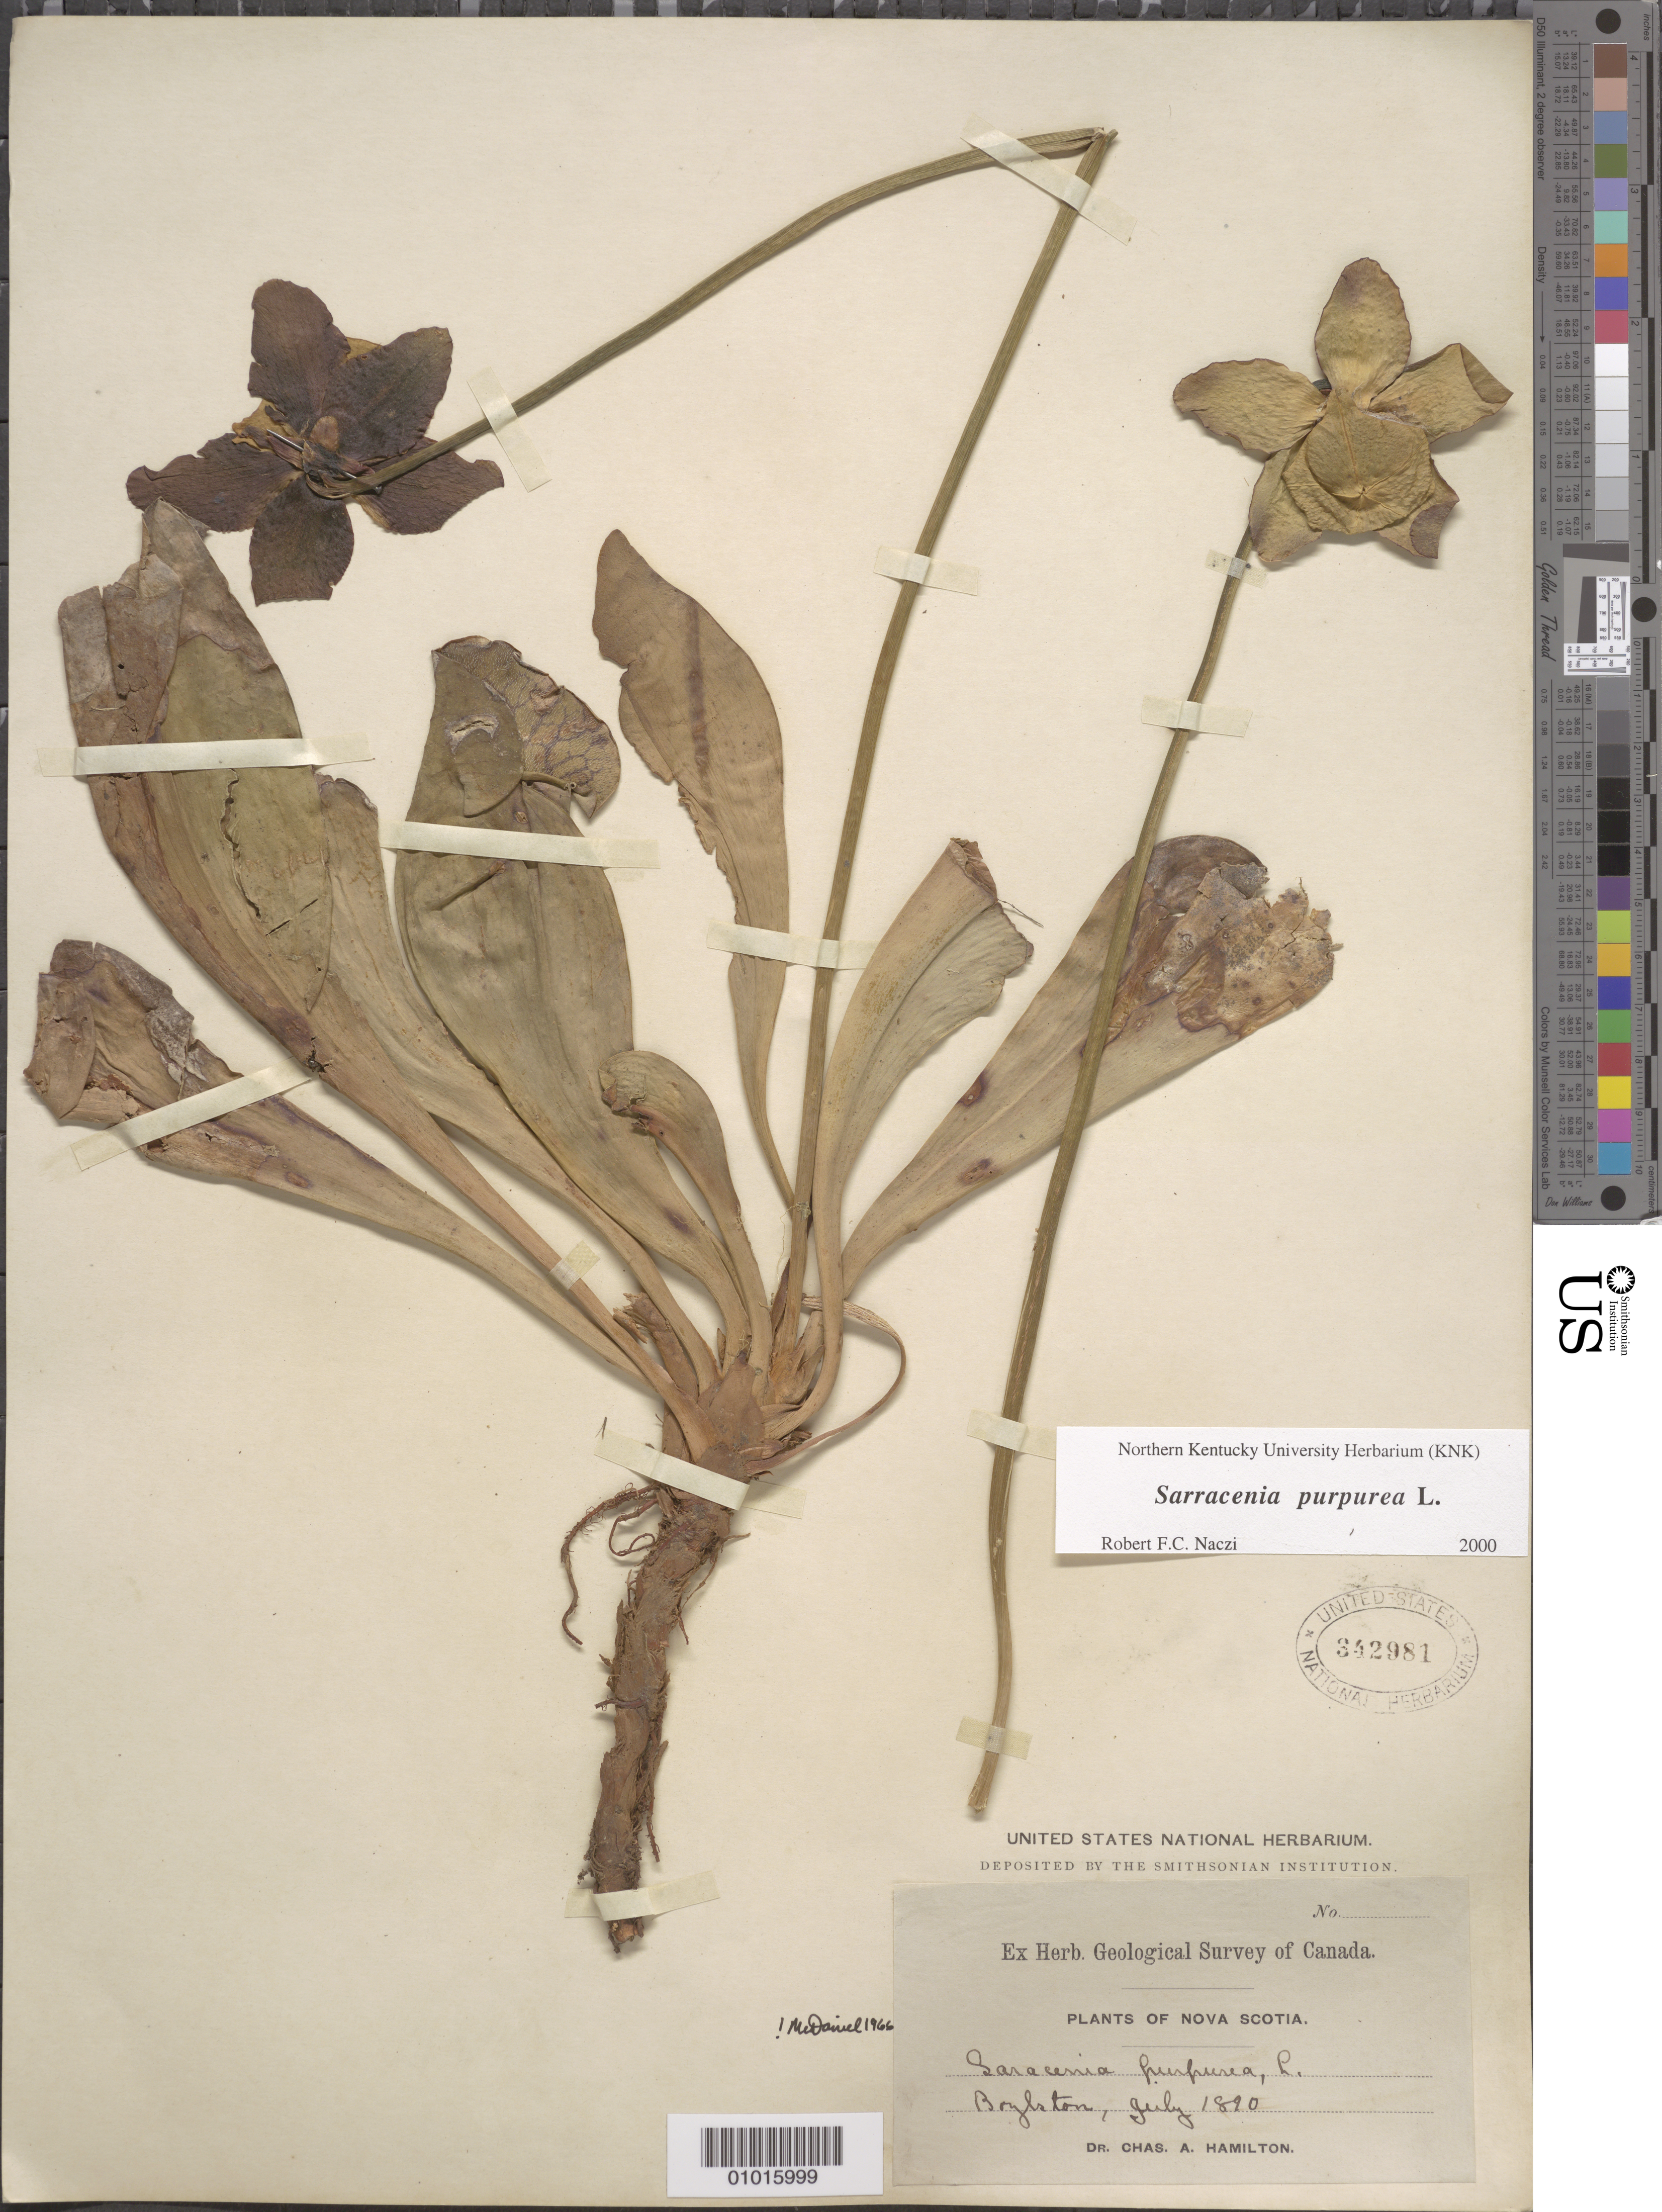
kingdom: Plantae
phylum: Tracheophyta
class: Magnoliopsida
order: Ericales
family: Sarraceniaceae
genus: Sarracenia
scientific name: Sarracenia purpurea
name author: L.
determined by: Naczi, R. F. C.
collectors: C. A. Hamilton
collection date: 1890-07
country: Canada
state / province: Nova Scotia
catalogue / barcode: US 342981